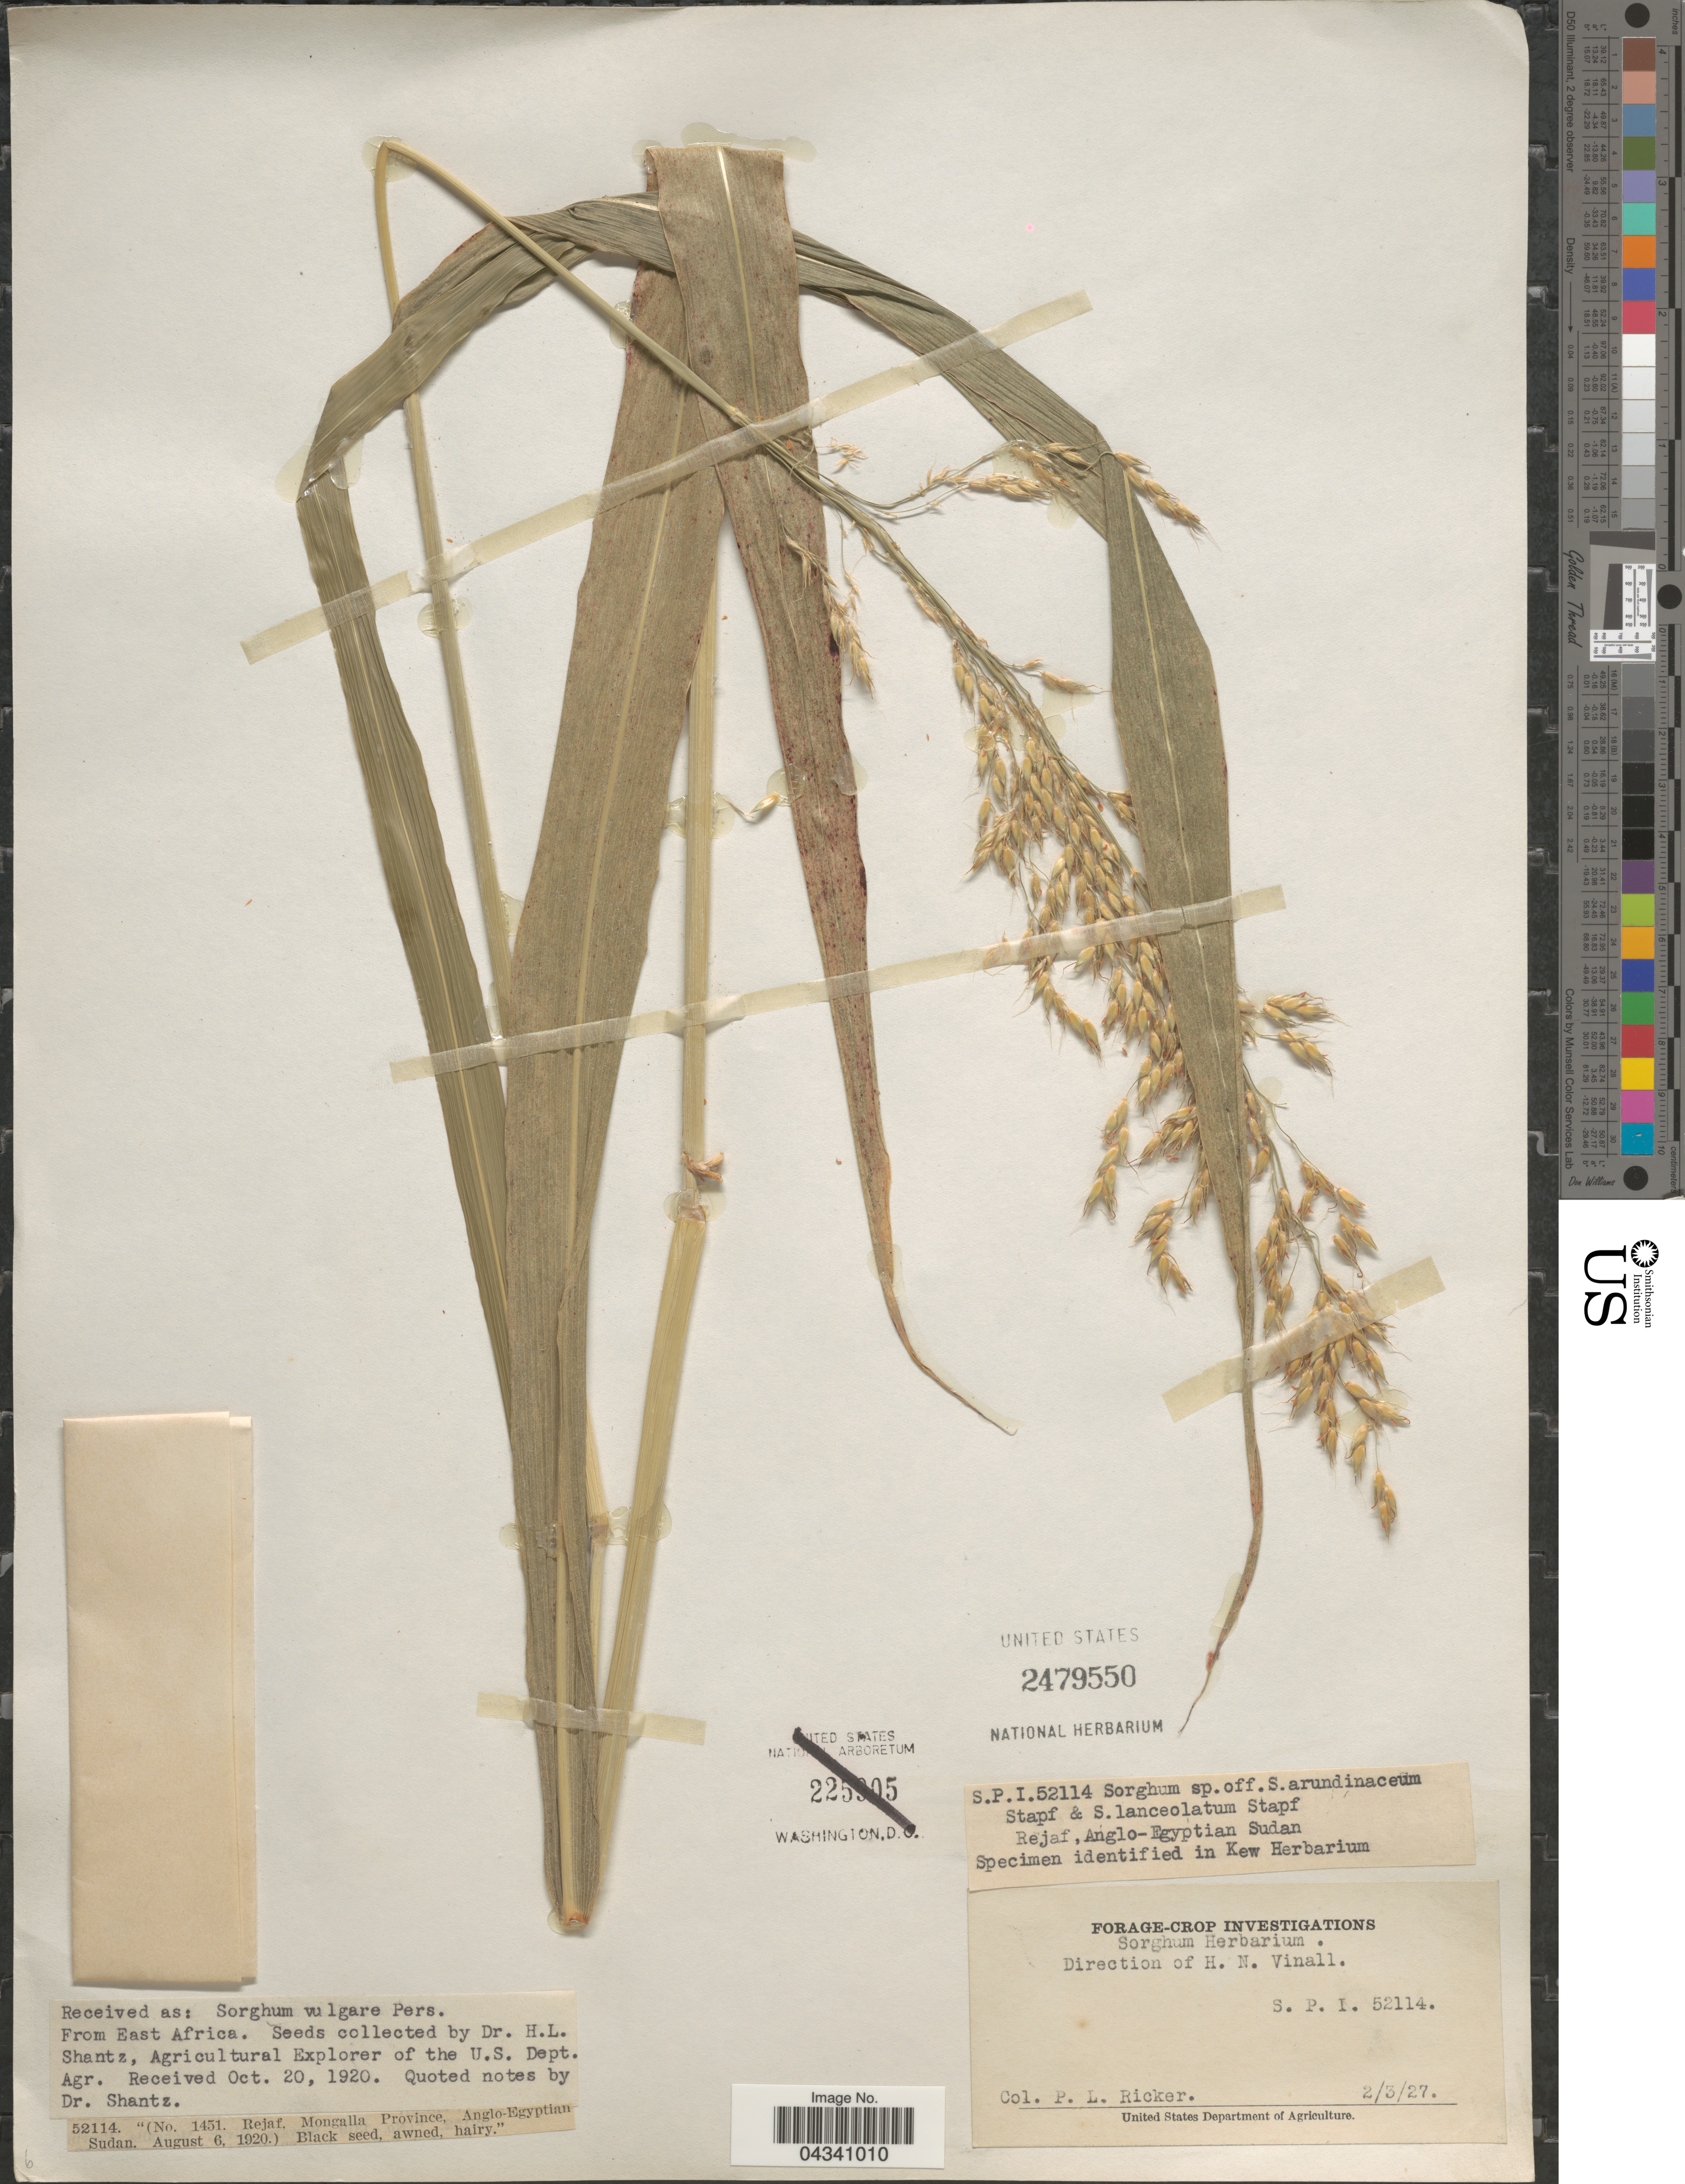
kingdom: Plantae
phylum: Tracheophyta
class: Liliopsida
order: Poales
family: Poaceae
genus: Sorghum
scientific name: Sorghum arundinaceum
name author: (Desv.) Stapf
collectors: P. Ricker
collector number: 52114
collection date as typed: Transcribed d/m/y: 2/3/27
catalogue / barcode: US 2479550